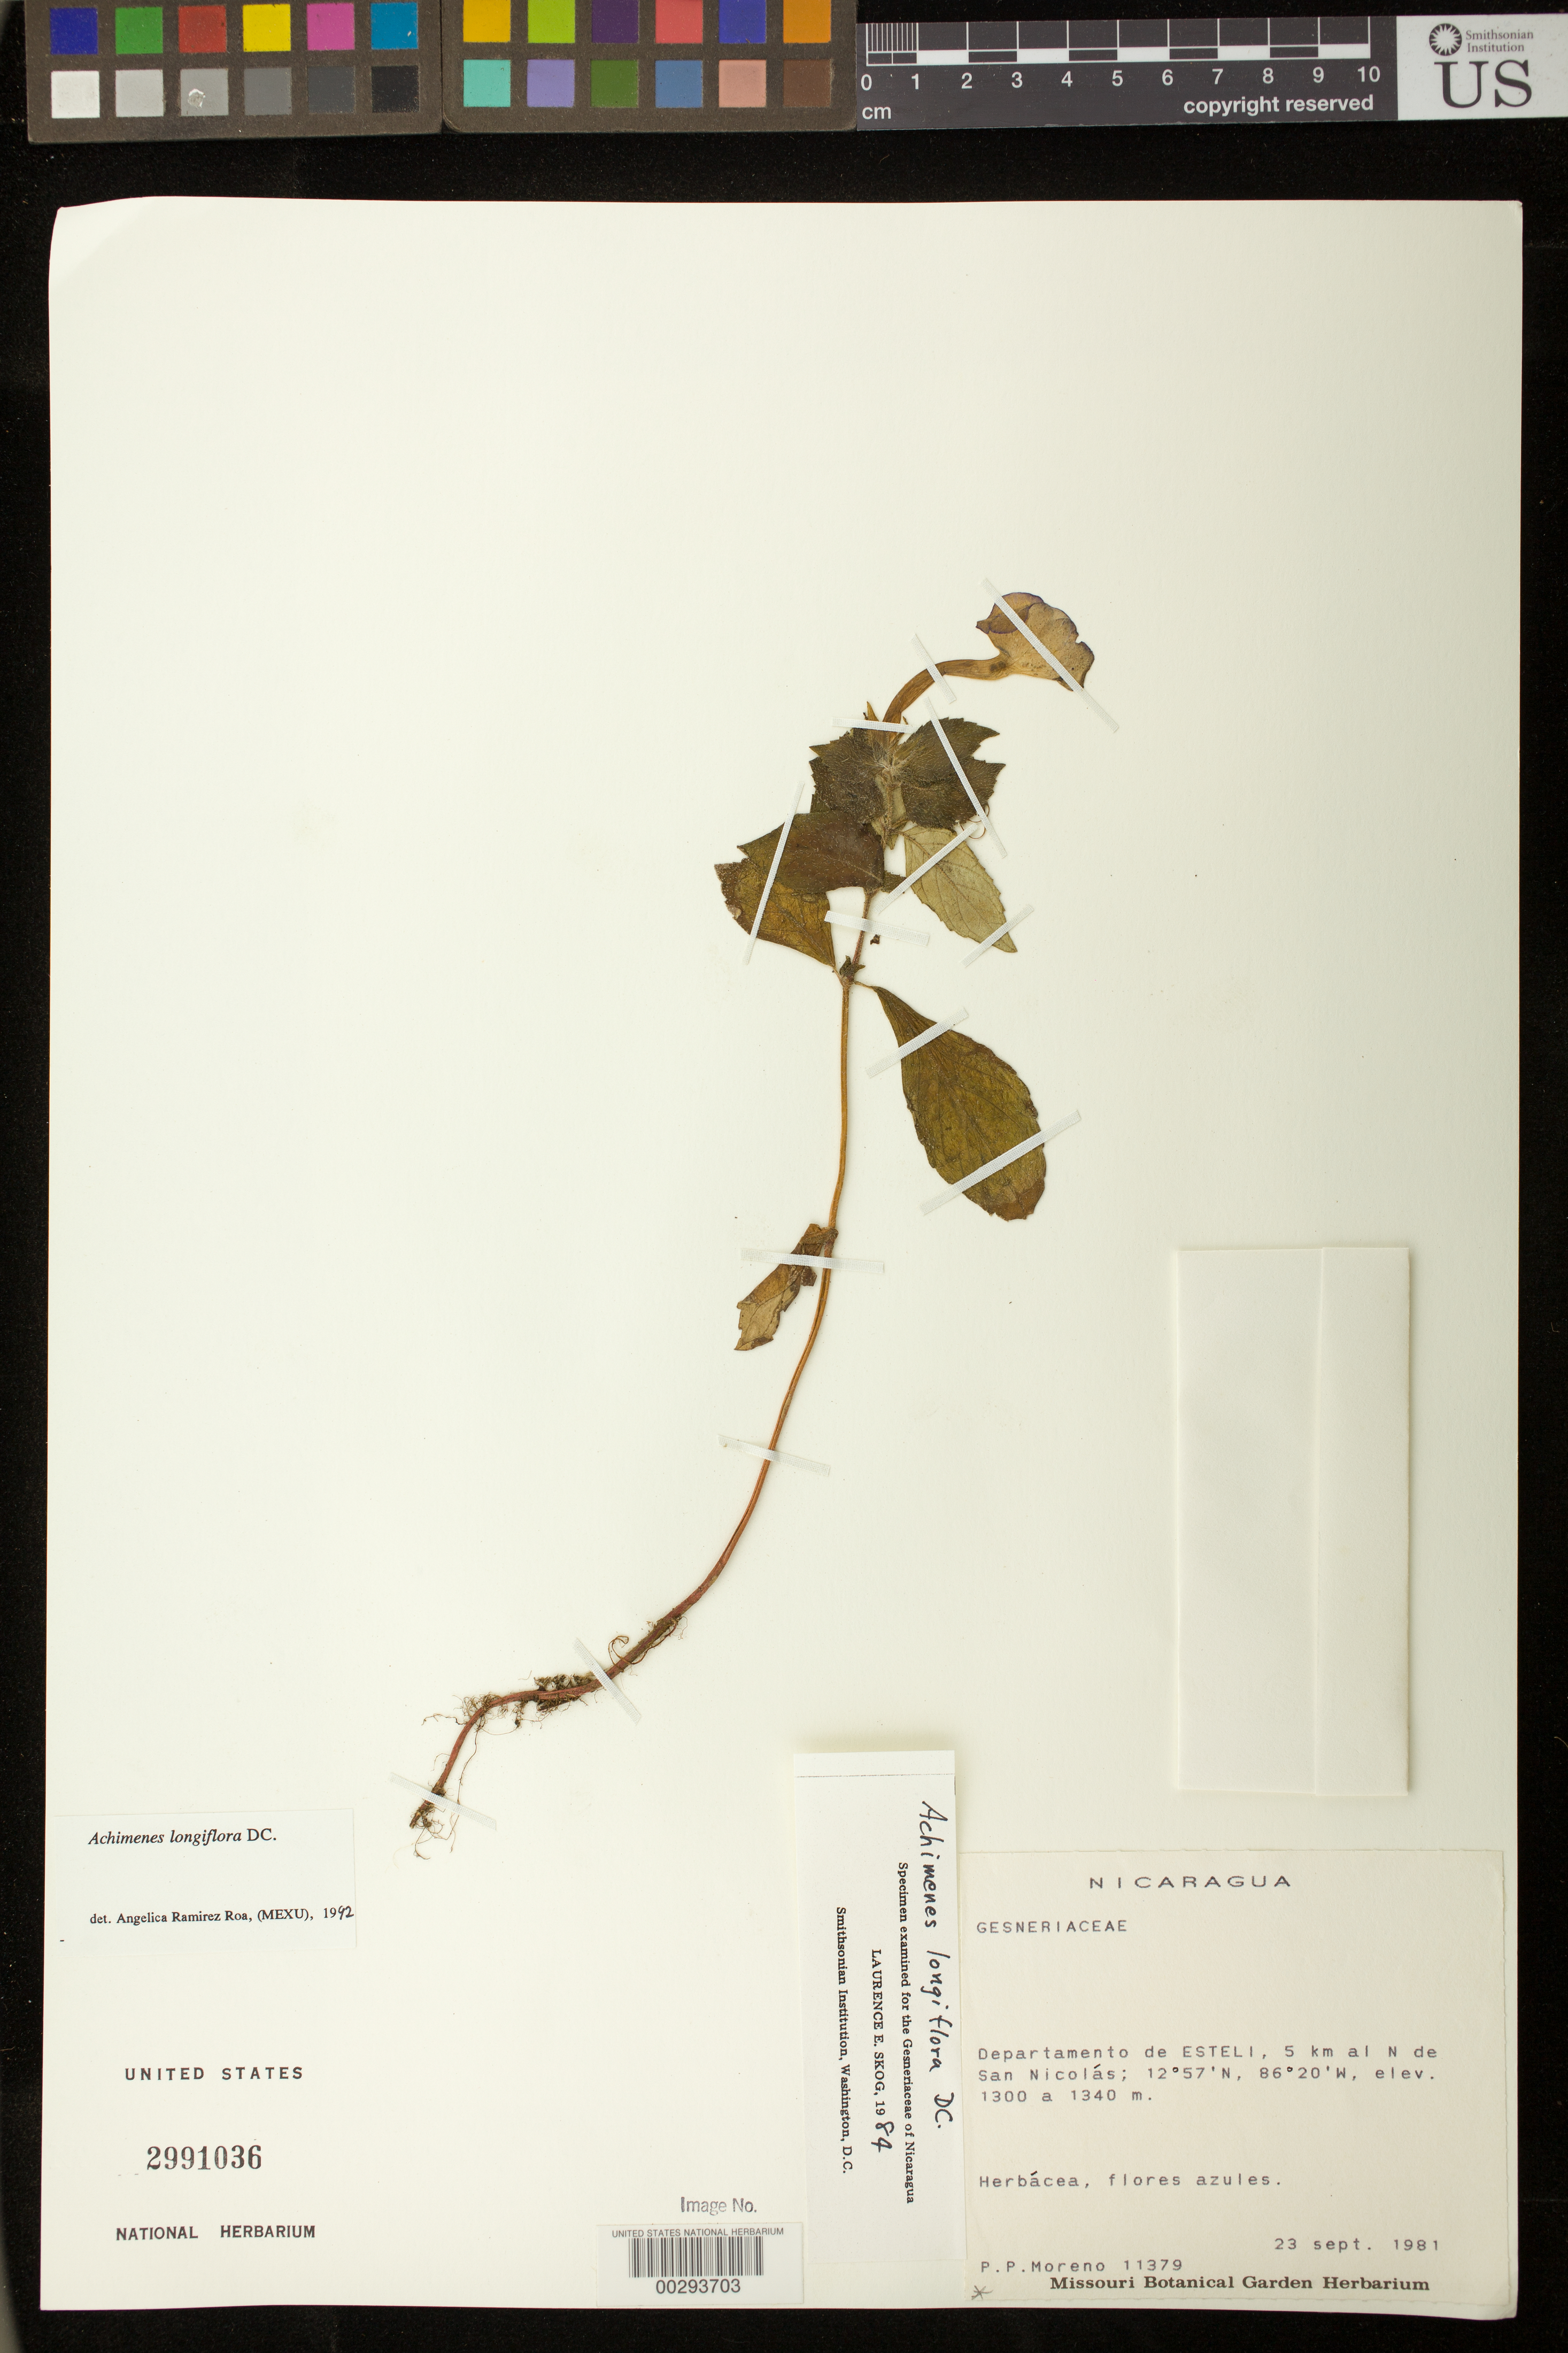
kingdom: Plantae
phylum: Tracheophyta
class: Magnoliopsida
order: Lamiales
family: Gesneriaceae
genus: Achimenes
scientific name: Achimenes longiflora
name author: DC.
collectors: P. Moreno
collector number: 11379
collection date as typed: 23 Sep 1981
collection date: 1981-09-23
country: Nicaragua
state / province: Esteli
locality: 5 km N of San Nicolas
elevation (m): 1300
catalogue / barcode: US 2991036